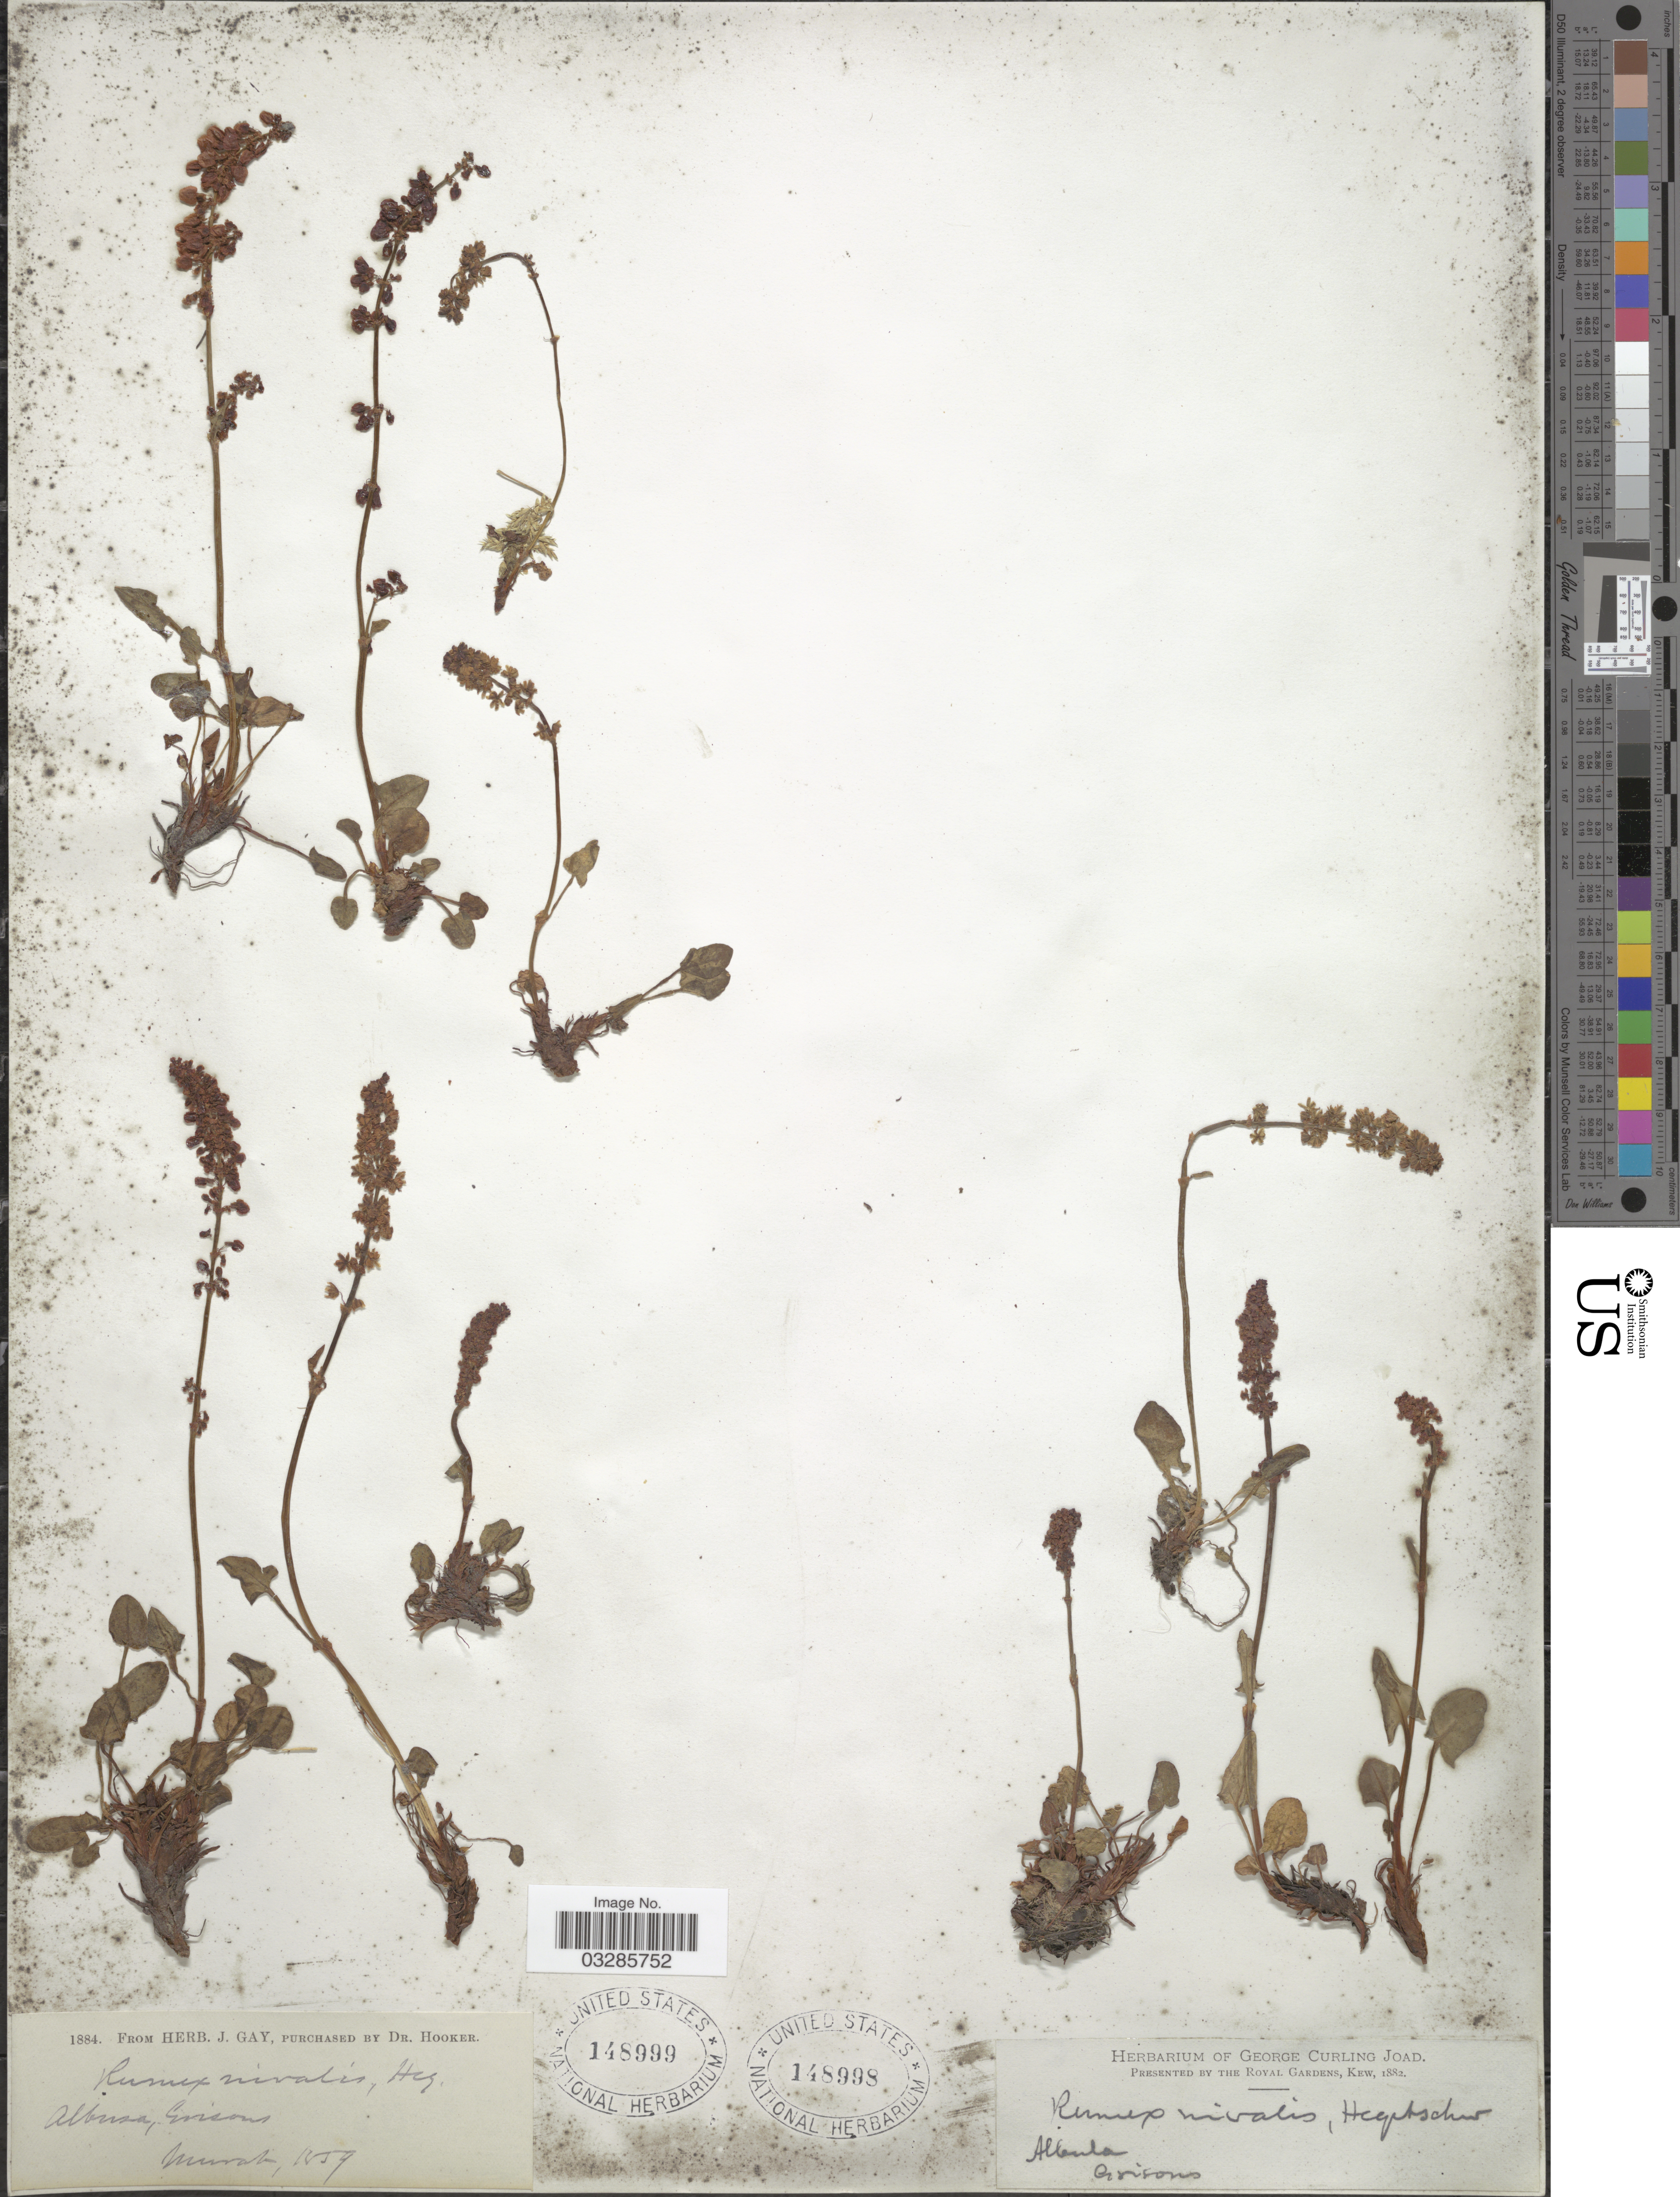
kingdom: Plantae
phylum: Tracheophyta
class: Magnoliopsida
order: Caryophyllales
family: Polygonaceae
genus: Rumex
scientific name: Rumex nivalis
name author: Hegetschw.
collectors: ex herb. George Curling Joad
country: Switzerland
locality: Albula, Grisons.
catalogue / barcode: US 148998-2